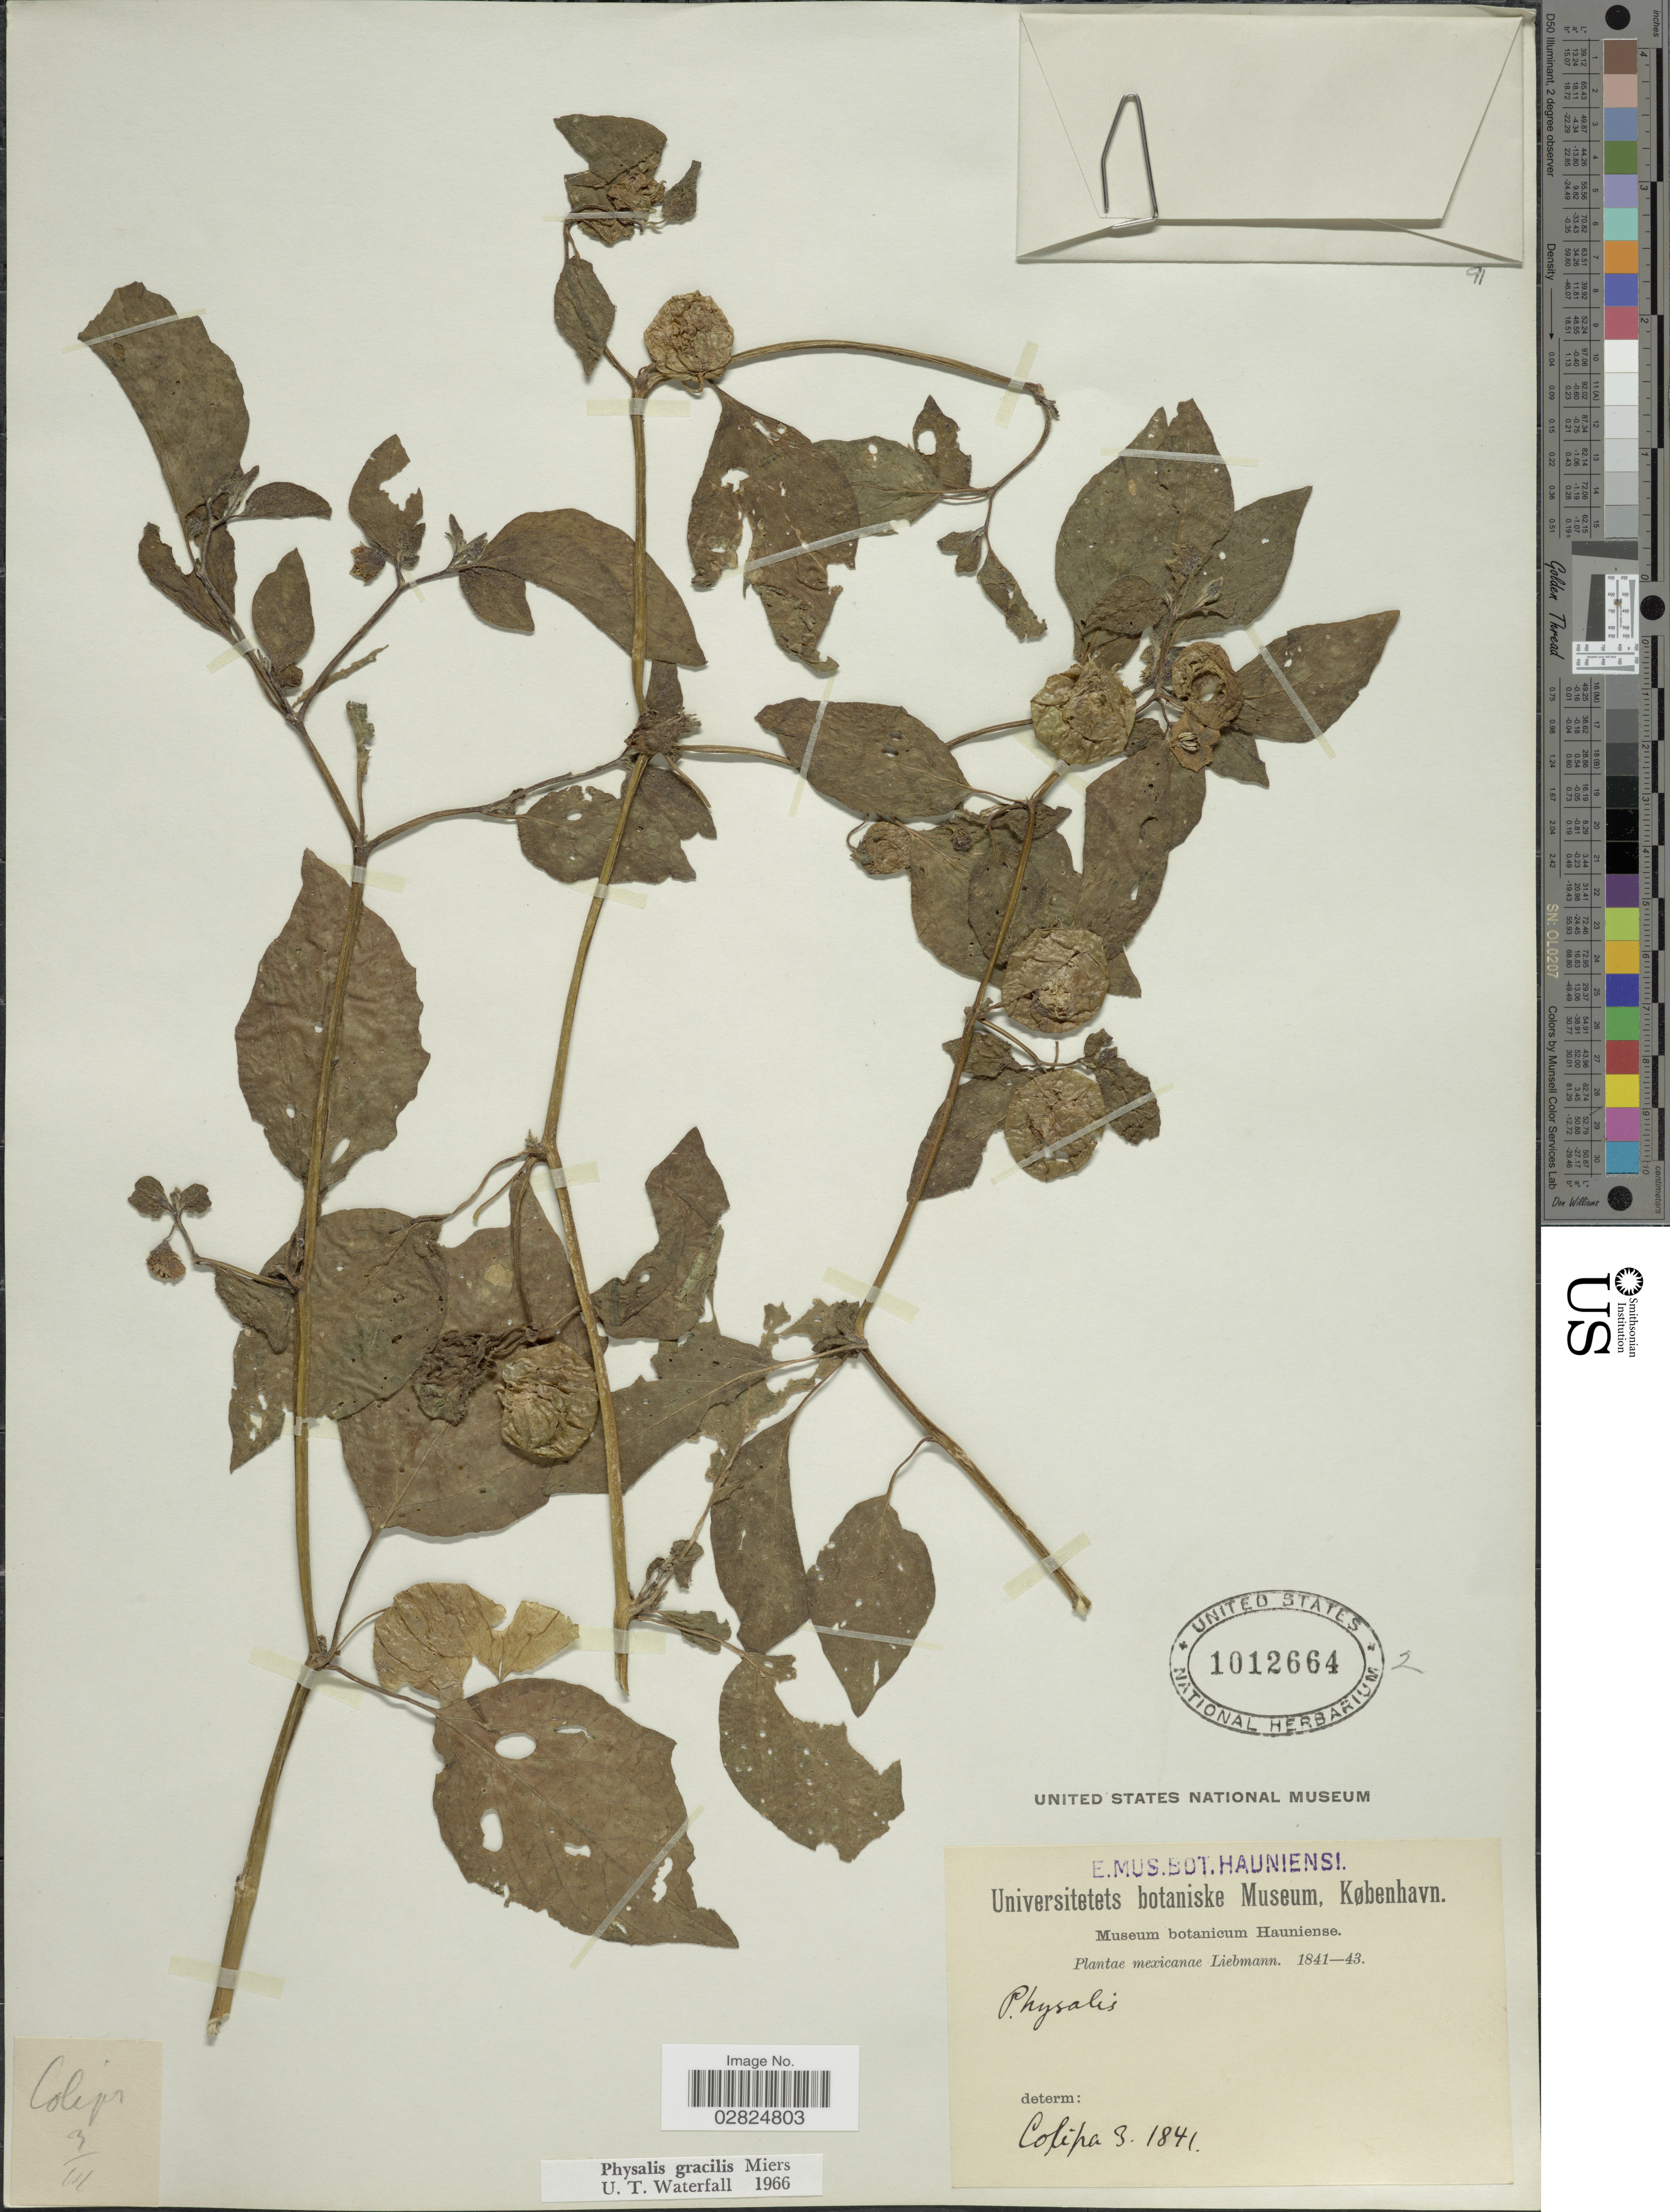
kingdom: Plantae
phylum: Tracheophyta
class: Magnoliopsida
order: Solanales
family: Solanaceae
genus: Physalis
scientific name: Physalis gracilis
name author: Miers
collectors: Liebmann, --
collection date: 1841-03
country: Mexico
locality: Colipa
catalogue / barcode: US 1012664